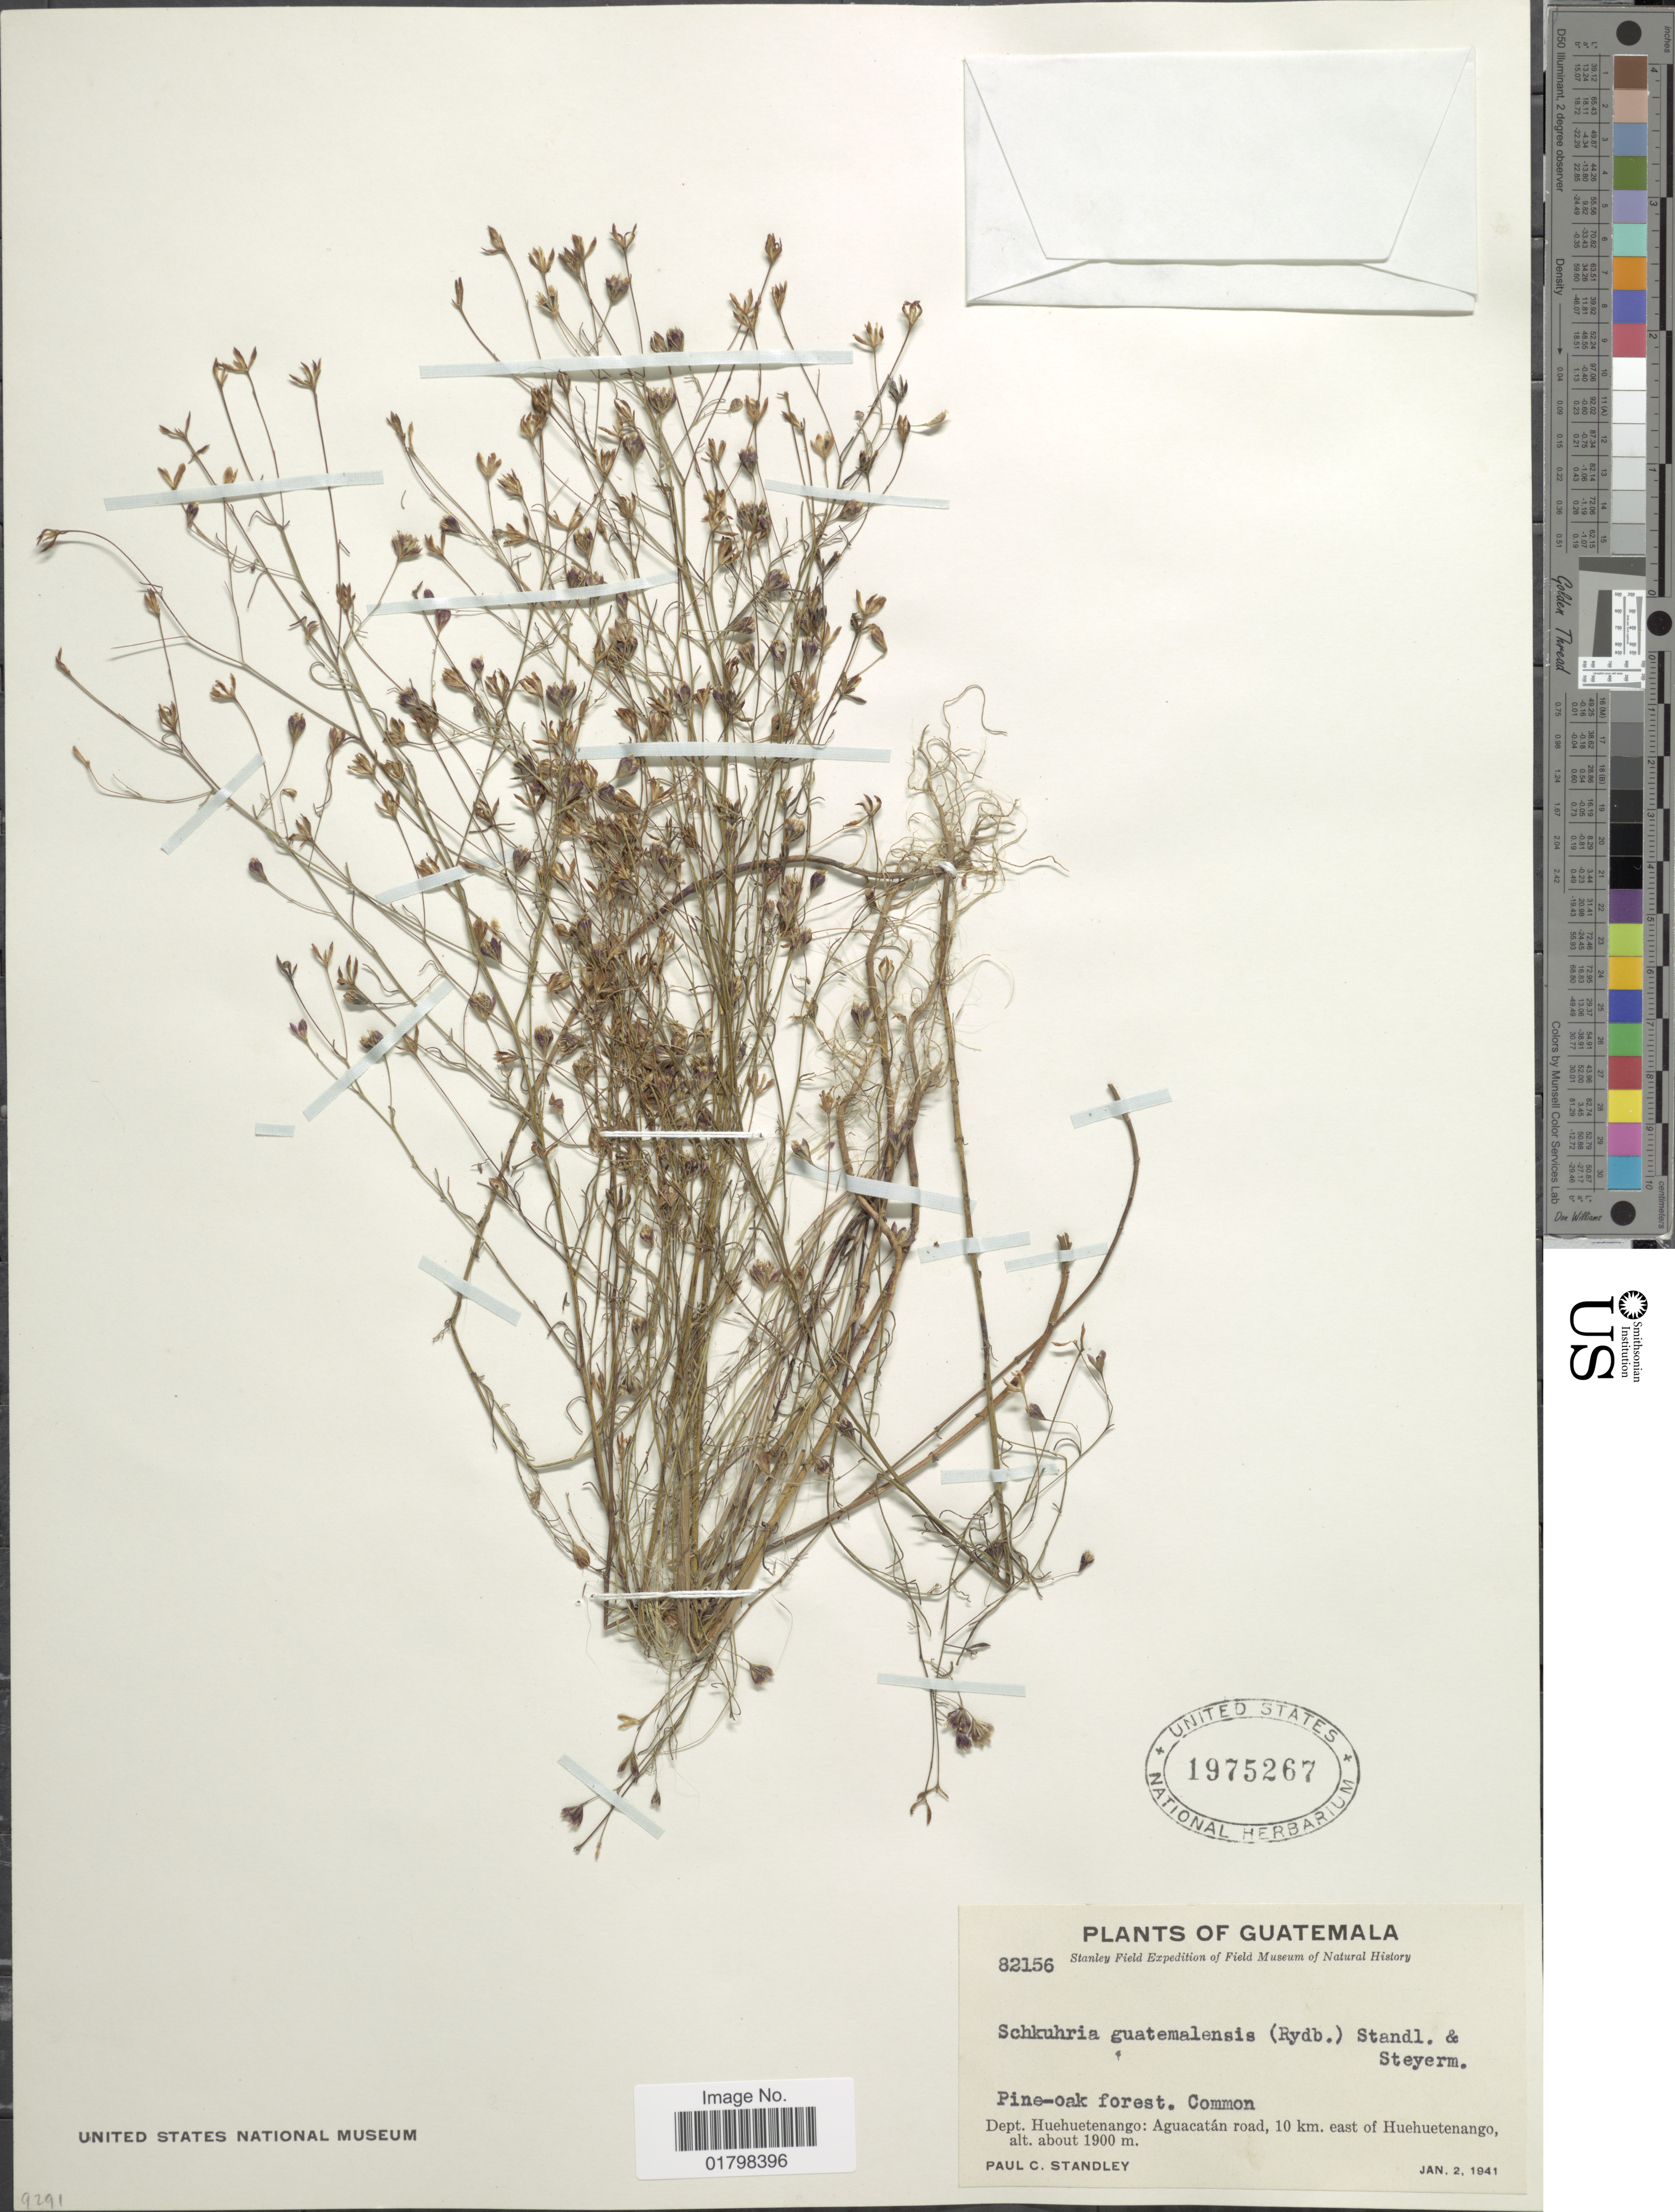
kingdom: Plantae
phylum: Tracheophyta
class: Magnoliopsida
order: Asterales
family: Asteraceae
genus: Schkuhria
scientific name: Schkuhria wislizeni var. guatemalensis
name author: (Rydb.) S.F. Blake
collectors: P. C. Standley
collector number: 82156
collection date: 1941-01-02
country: Guatemala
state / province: Huehuetenango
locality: Aguacatan road, 10 km. east of Huehuetenango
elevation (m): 1900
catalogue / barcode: US 1975267